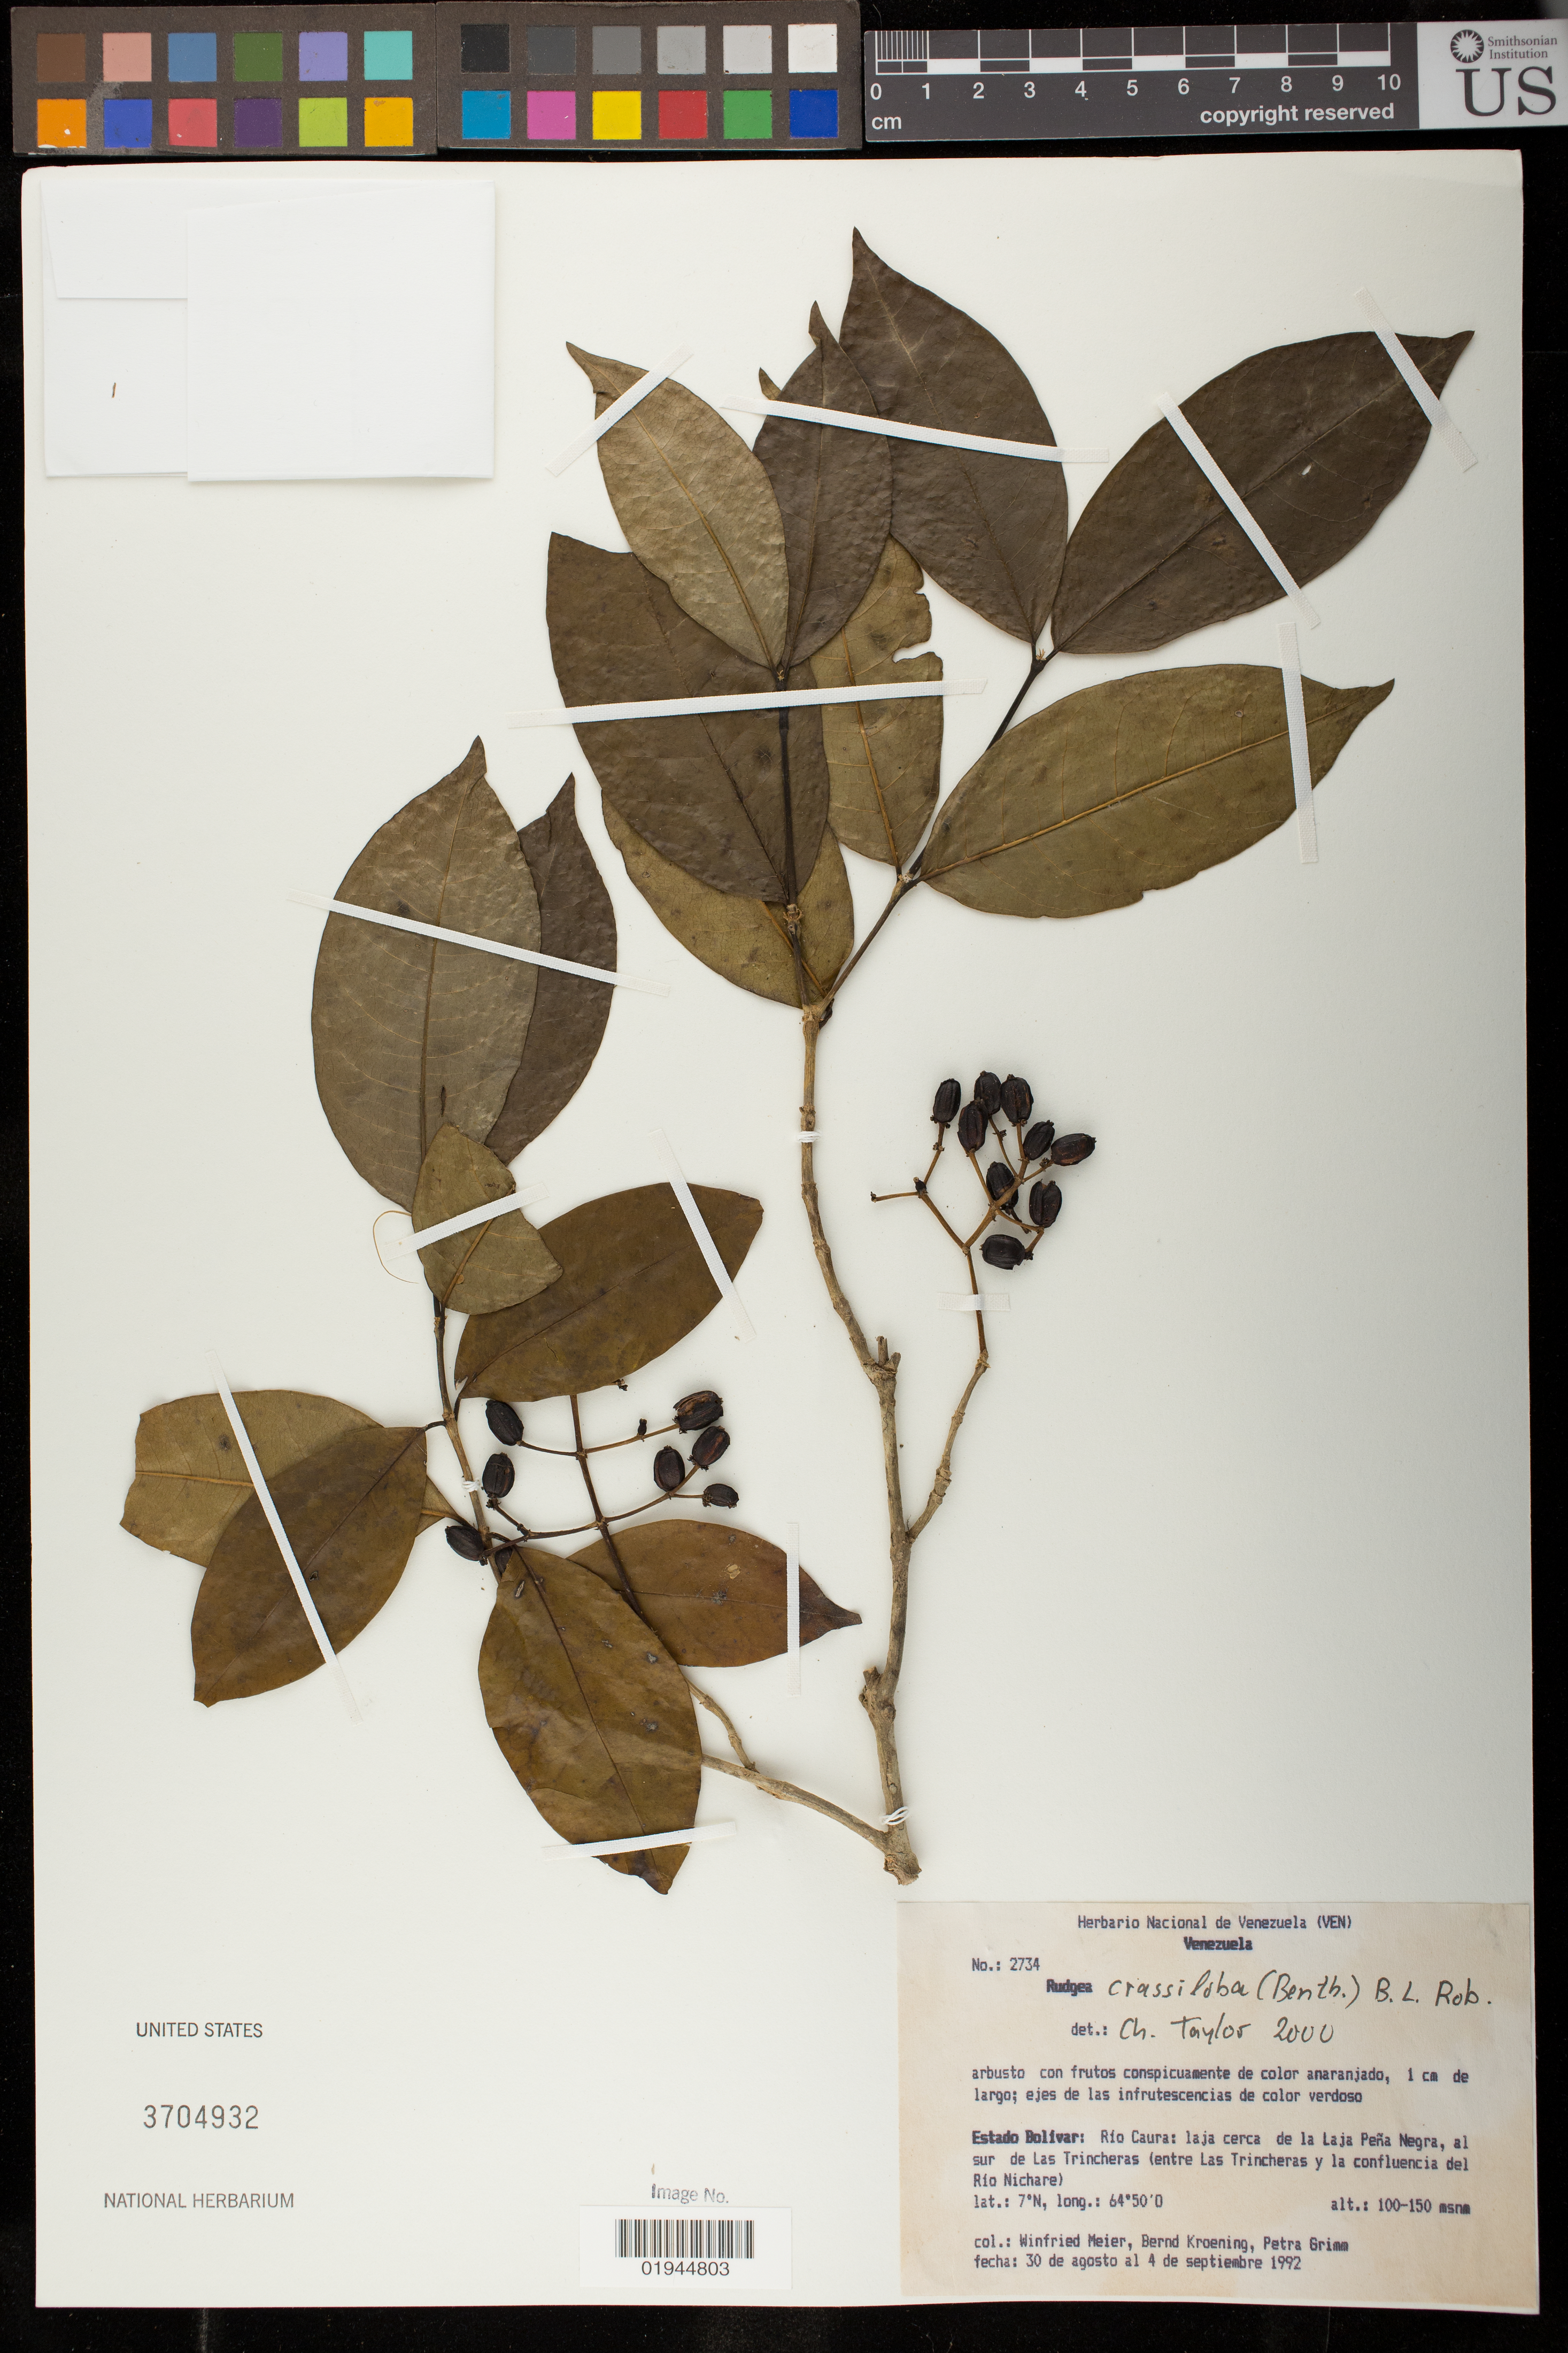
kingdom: Plantae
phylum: Tracheophyta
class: Magnoliopsida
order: Gentianales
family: Rubiaceae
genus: Rudgea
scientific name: Rudgea crassiloba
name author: (Benth.) B.L. Rob.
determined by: Taylor, C.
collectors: W. Meier, B. Kroening & P. Grimm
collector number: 2734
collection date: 1992-08-30/1992-09-04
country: Venezuela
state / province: Bolívar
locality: Río Caura, laja cerca de la Peña Negra, al sur de Las Trincheras (entre Las Trincheras y la confluencia del Rio Nichare).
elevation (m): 100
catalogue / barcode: US 3704932